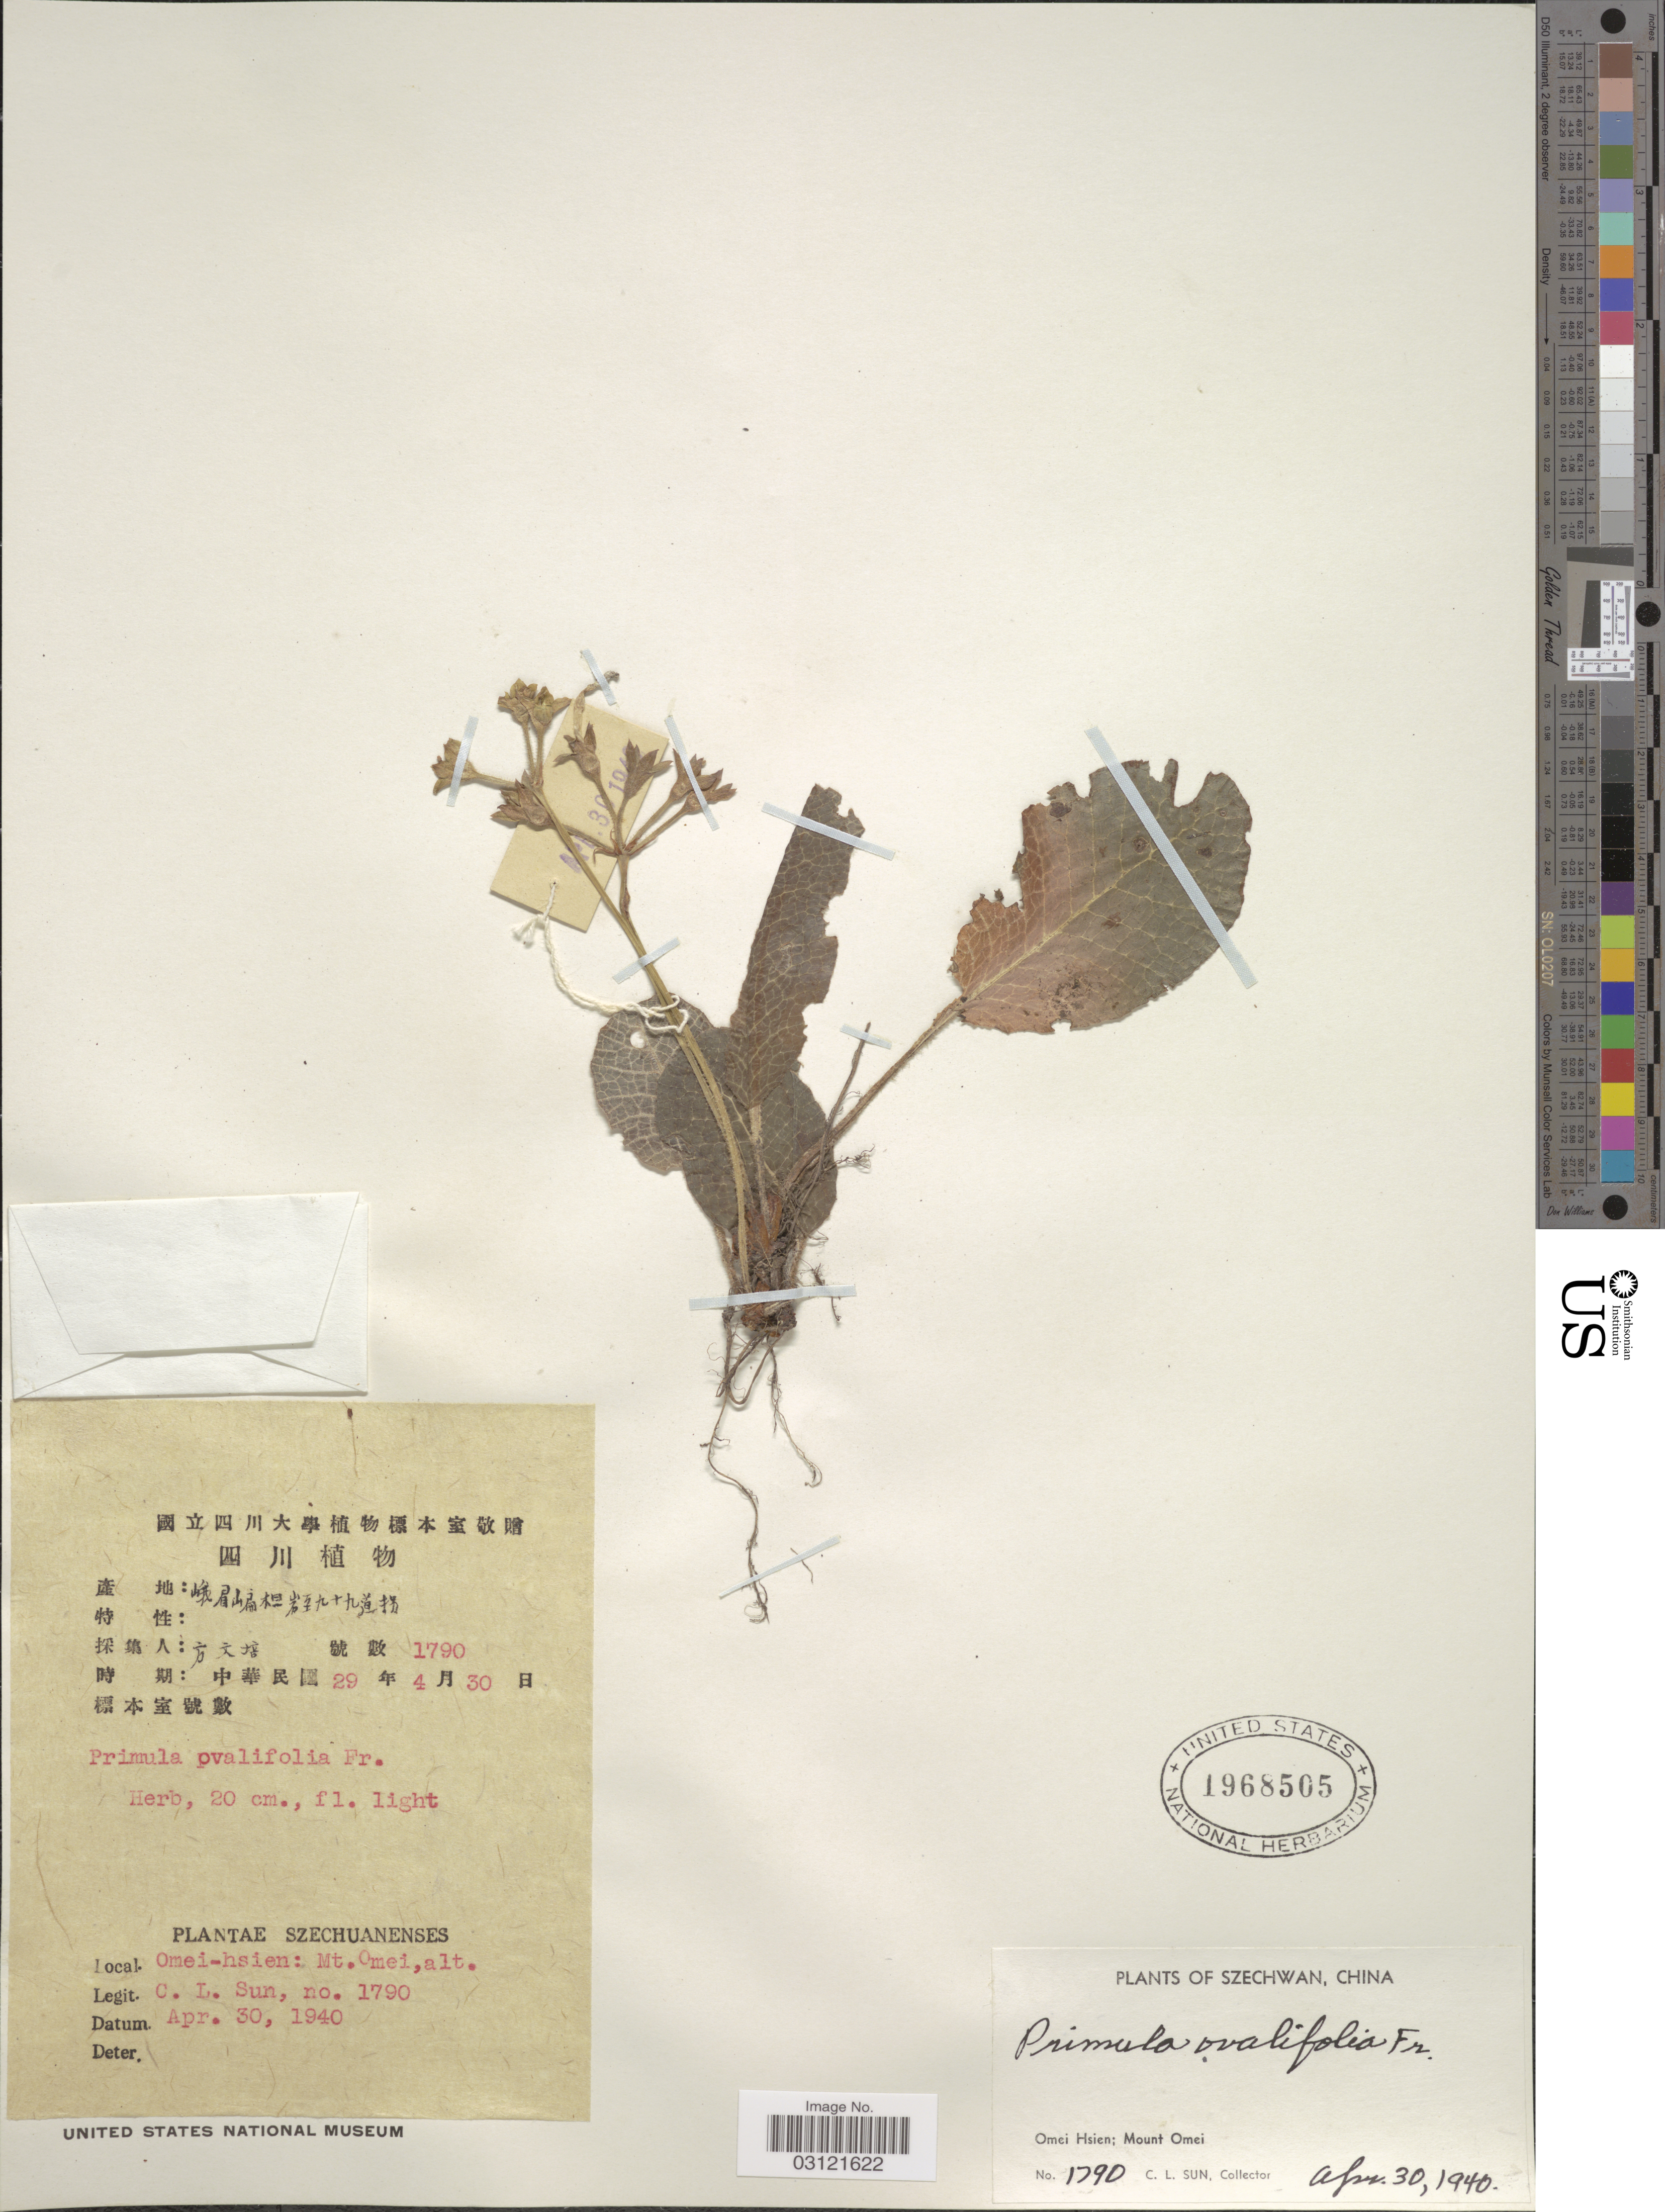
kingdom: Plantae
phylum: Tracheophyta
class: Magnoliopsida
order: Ericales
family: Primulaceae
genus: Primula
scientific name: Primula ovalifolia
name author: Franch.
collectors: C. Sun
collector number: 1790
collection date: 1940-04-30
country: China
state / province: Sichuan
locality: Szechwan, Omei Hsien; Mount Omei.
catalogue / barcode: US 1968505